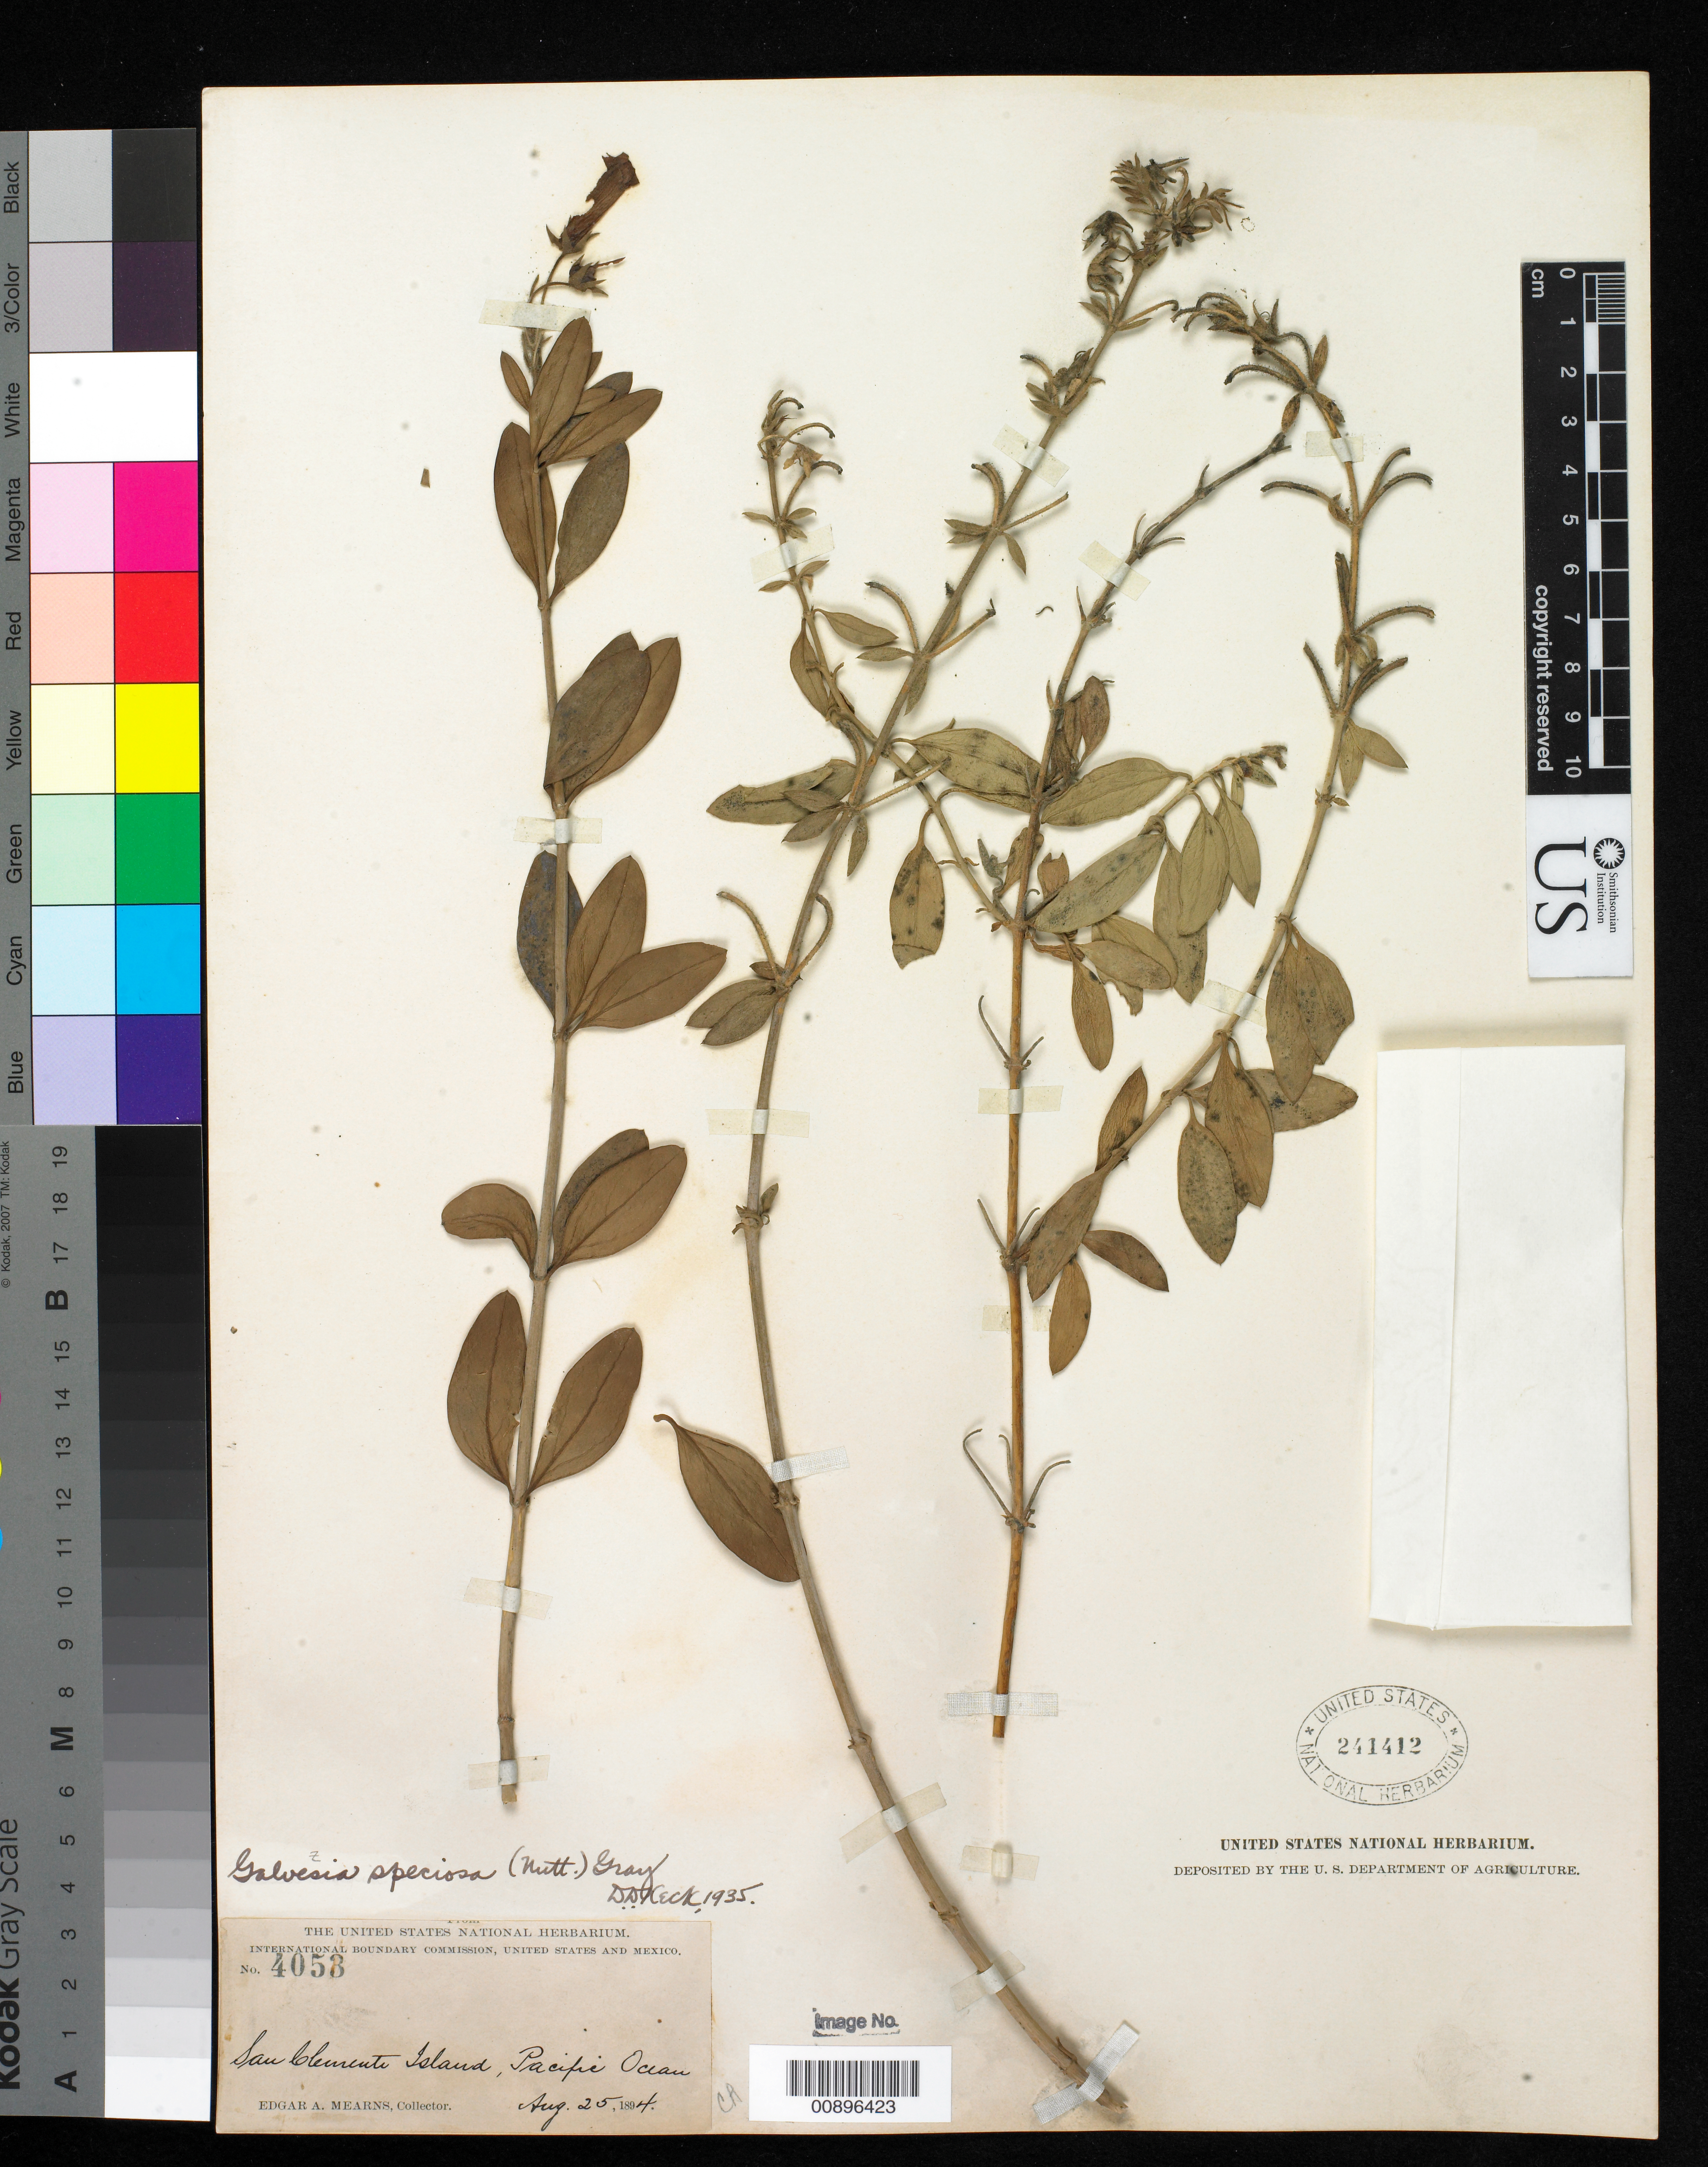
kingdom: Plantae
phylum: Tracheophyta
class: Magnoliopsida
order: Lamiales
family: Plantaginaceae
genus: Gambelia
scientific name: Gambelia speciosa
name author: Nutt.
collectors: E. A. Mearns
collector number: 4053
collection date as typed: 25 Aug 1894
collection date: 1894-08-25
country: United States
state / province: California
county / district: Los Angeles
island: San Clemente I.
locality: San Clemente Island, Pacific Ocean.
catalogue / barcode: US 241412